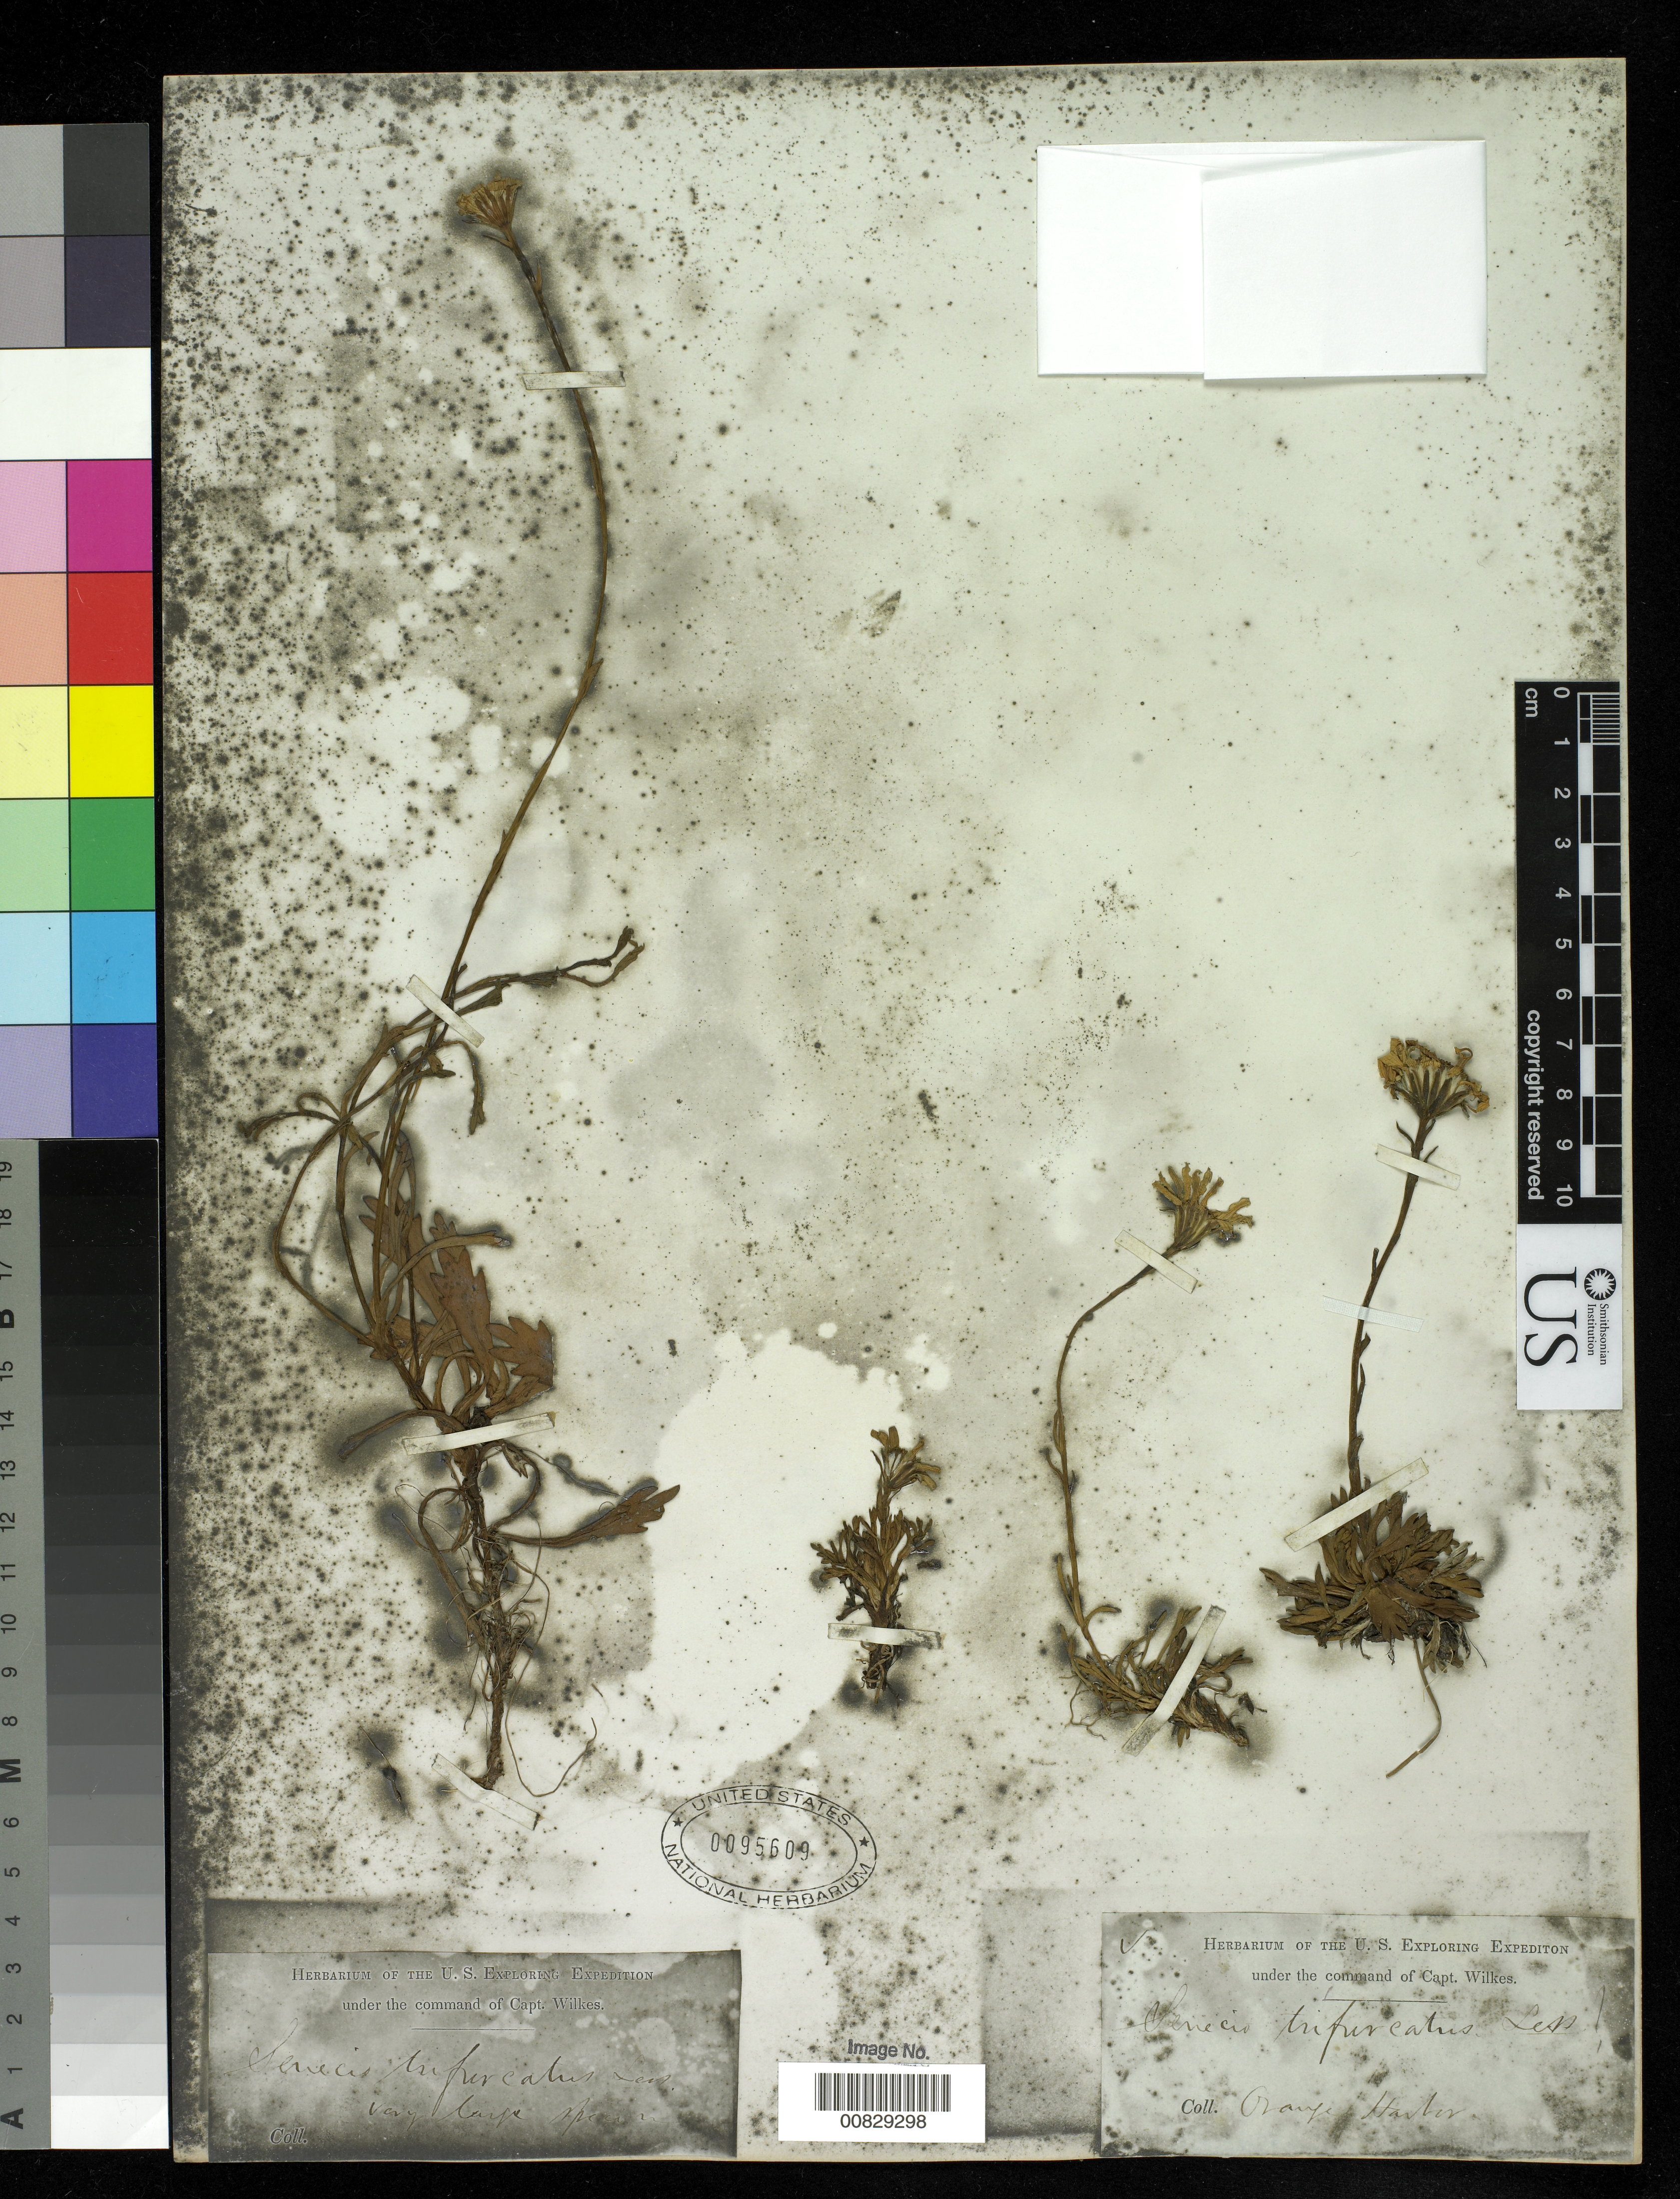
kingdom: Plantae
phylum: Tracheophyta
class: Magnoliopsida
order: Asterales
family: Asteraceae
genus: Senecio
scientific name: Senecio trifurcatus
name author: (G. Forst.) Less.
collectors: Wilkes Explor. Exped.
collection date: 1838/1842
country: Argentina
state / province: Tierra del Fuego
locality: Orange Harbor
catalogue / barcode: US 95609